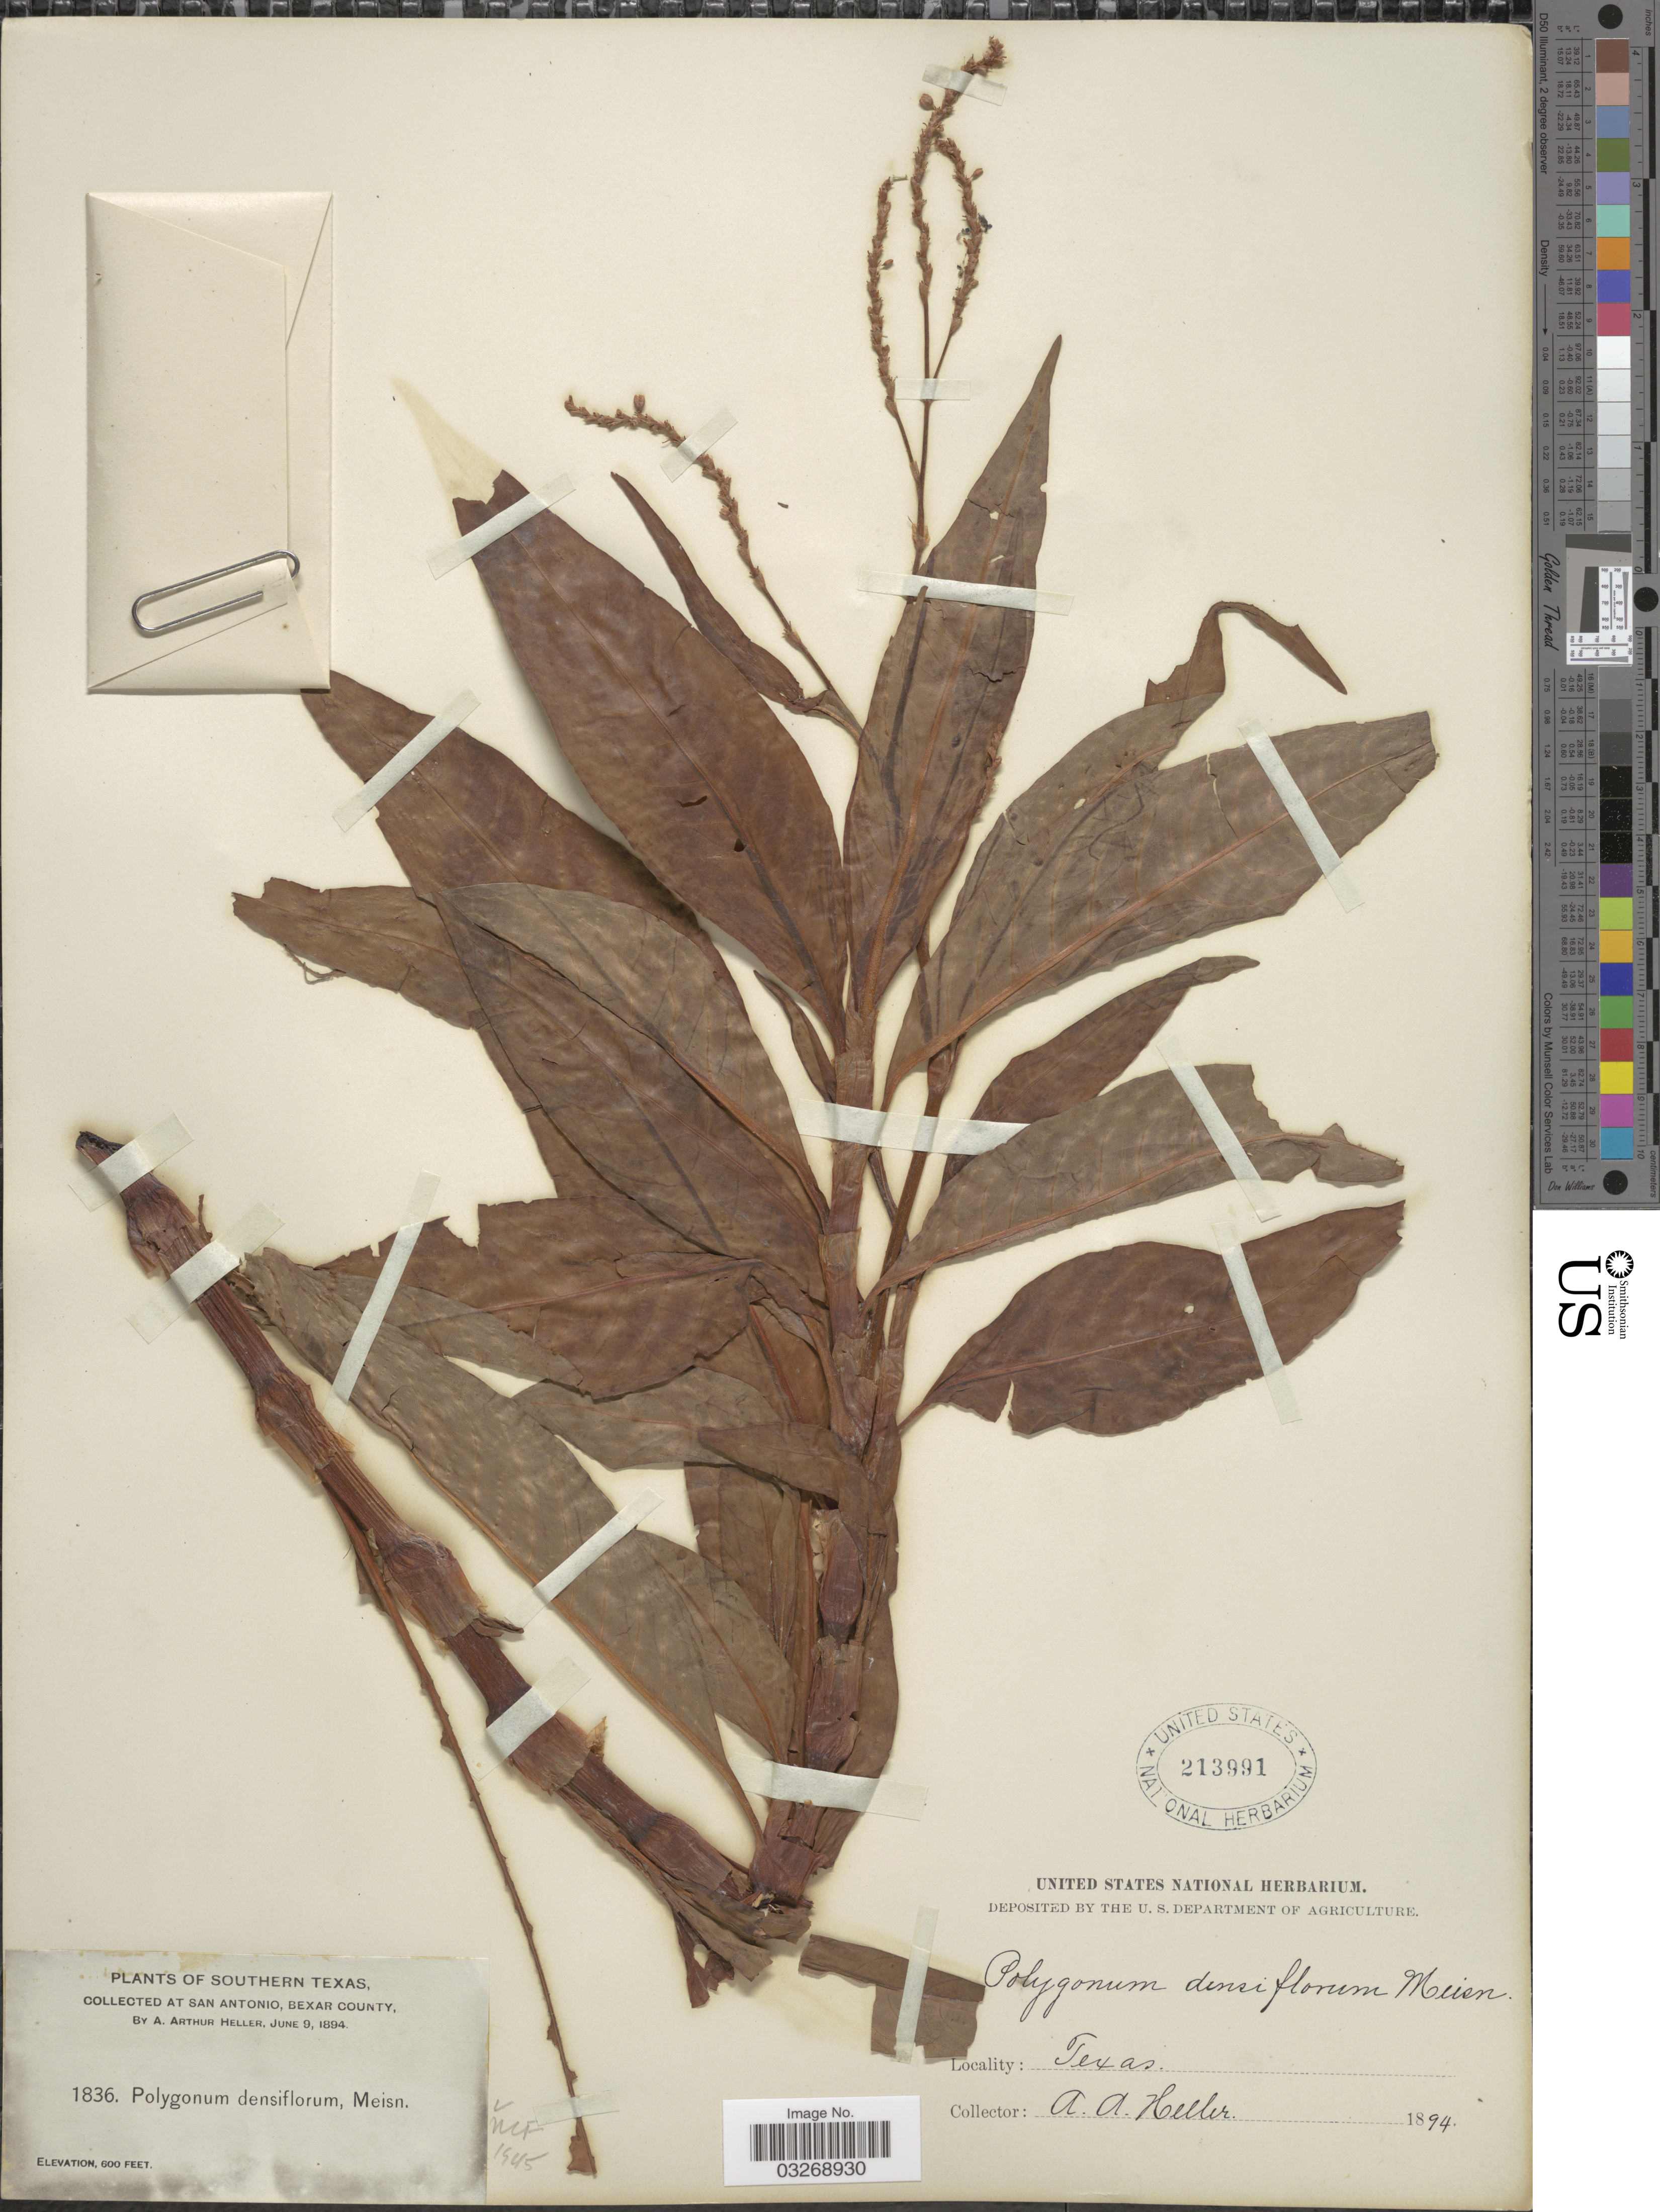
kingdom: Plantae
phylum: Tracheophyta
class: Magnoliopsida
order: Caryophyllales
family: Polygonaceae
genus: Persicaria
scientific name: Persicaria glabra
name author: (Willd.) M. Gómez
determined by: Atha, D. E.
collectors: A. A. Heller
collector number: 1836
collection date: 1894-06-09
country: United States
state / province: Texas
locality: Southern Texas. At San Antonio, Bexar County.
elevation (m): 183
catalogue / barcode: US 213991